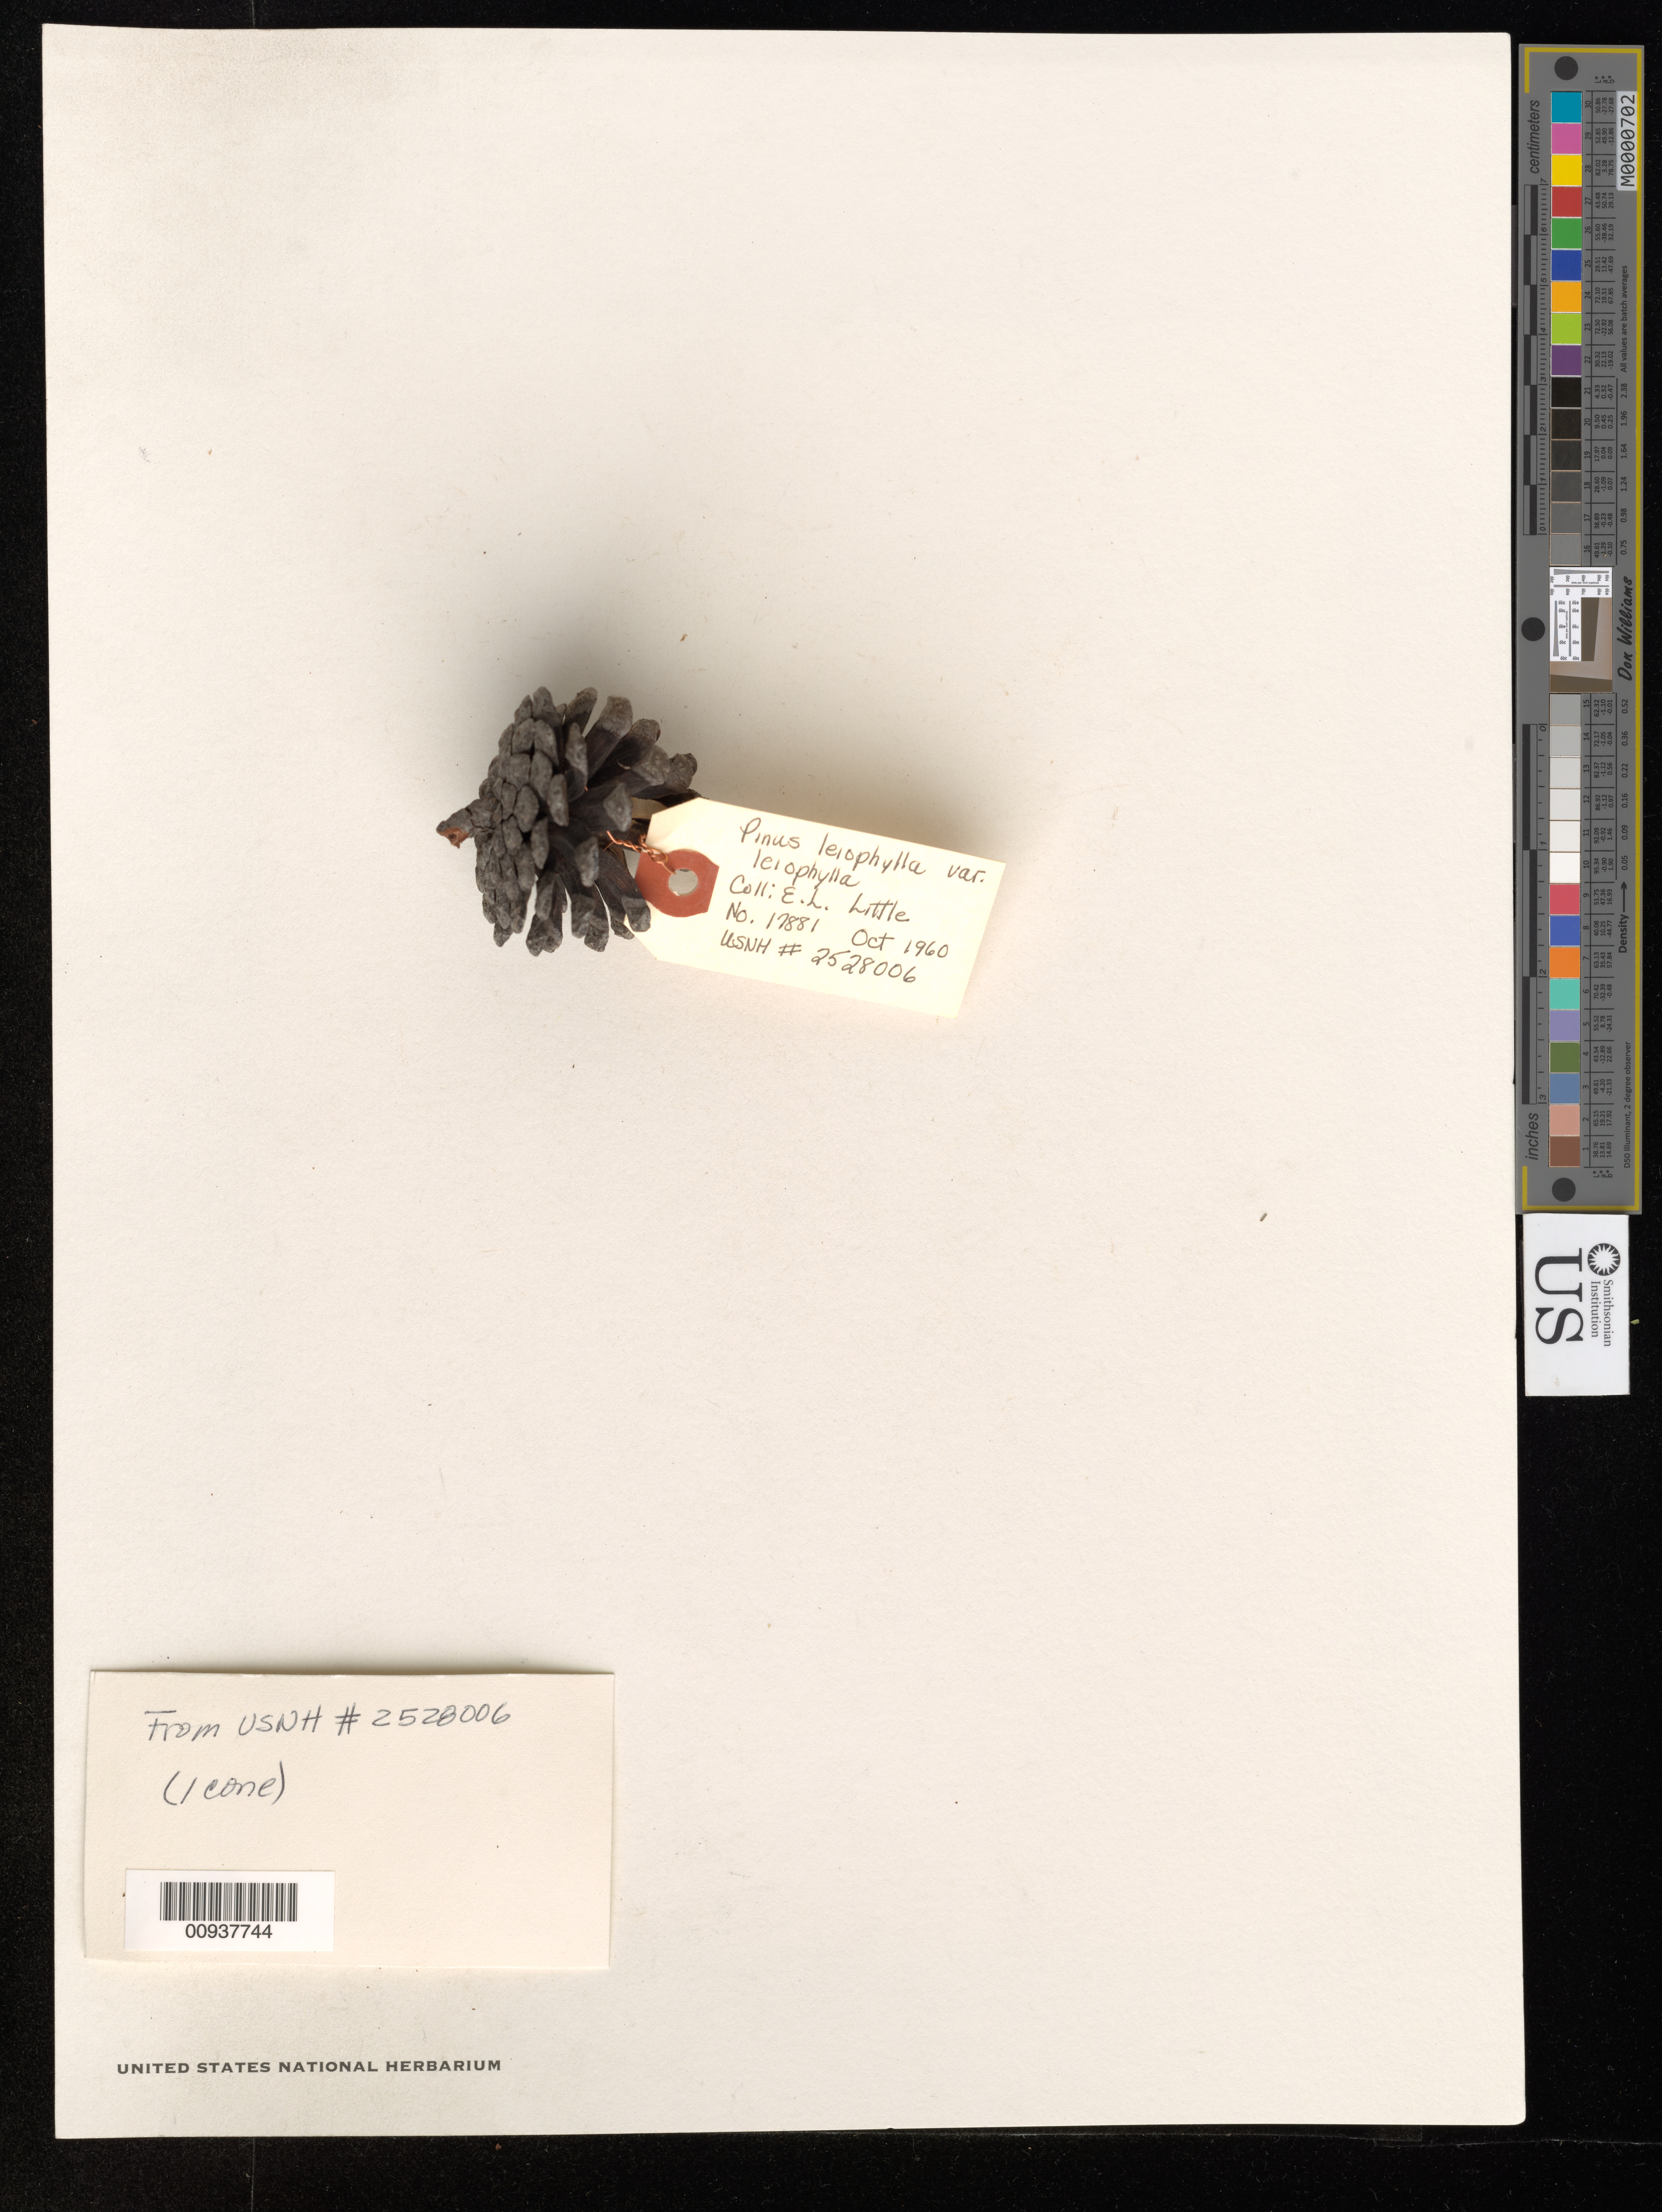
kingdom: Plantae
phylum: Tracheophyta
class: Pinopsida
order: Pinales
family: Pinaceae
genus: Pinus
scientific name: Pinus leiophylla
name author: Schiede ex Schltdl. & Cham.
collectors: E. L. Little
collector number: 17881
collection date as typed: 01 Oct 1960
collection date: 1960-10-01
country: Mexico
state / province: Durango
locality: San Miguel de las Cruces, 130 km. NW of Durango, Edo. Durango.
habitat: Pine-oak forest.